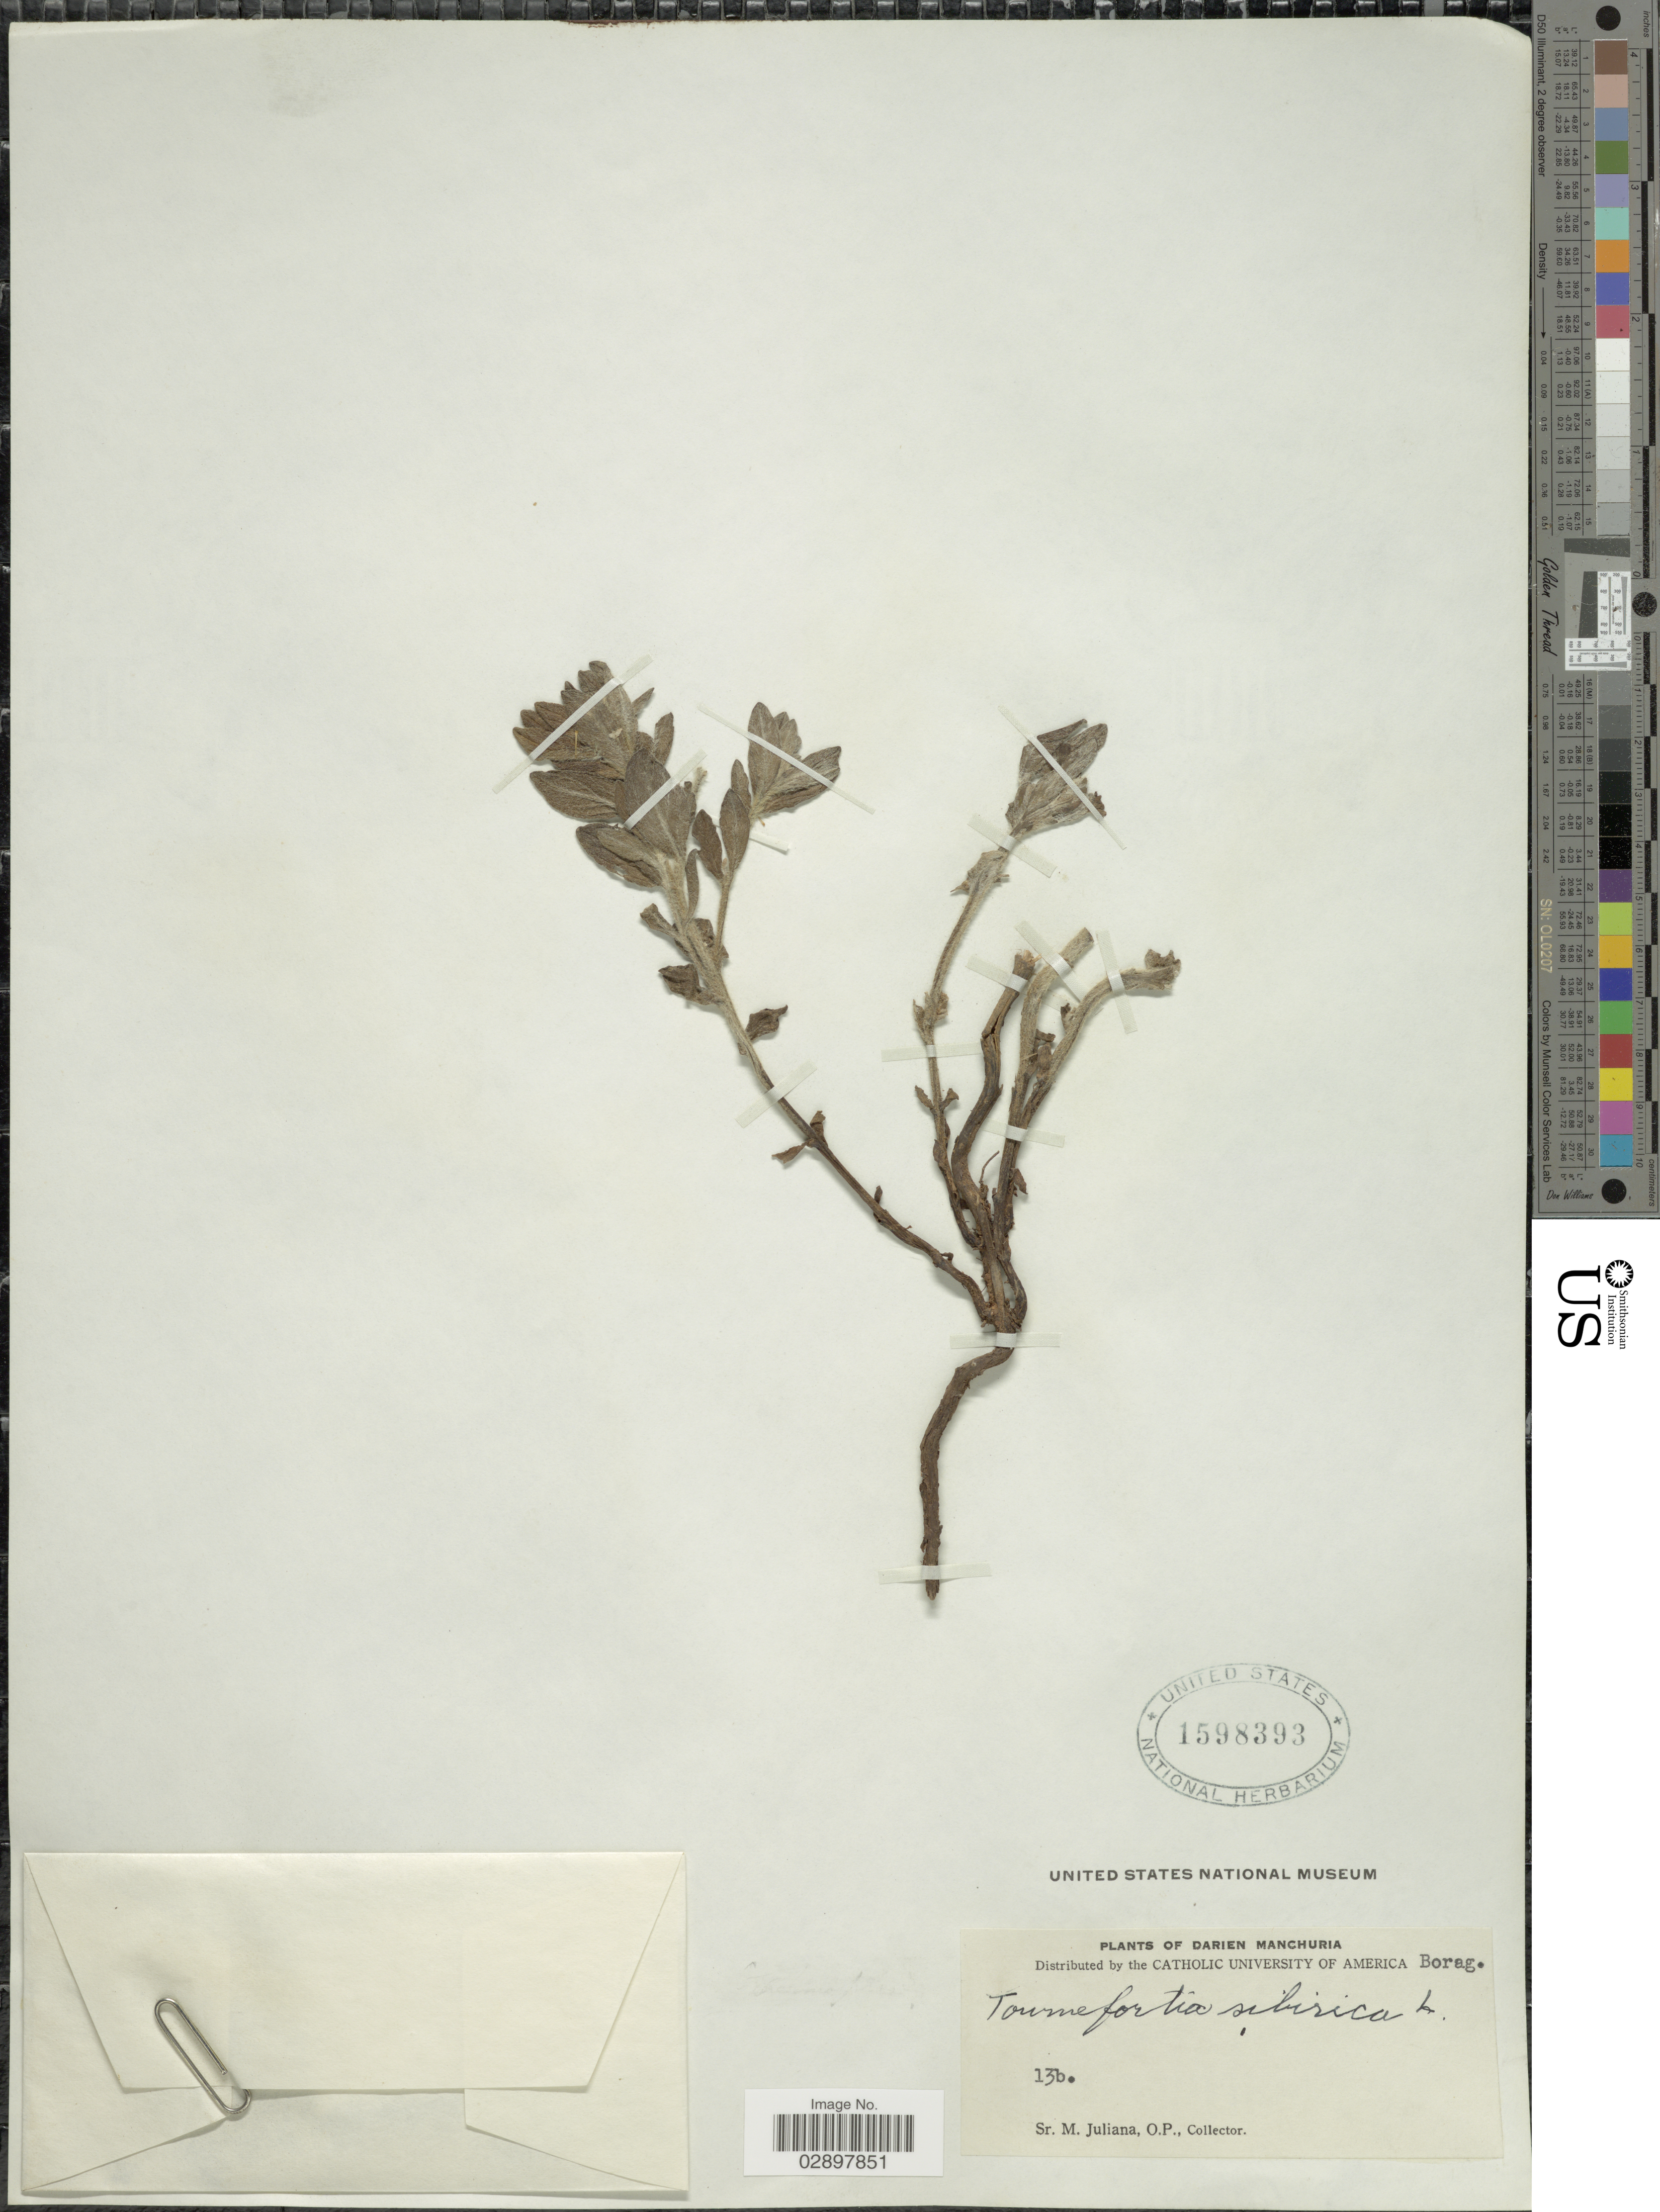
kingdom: Plantae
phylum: Tracheophyta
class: Magnoliopsida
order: Boraginales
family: Heliotropiaceae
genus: Tournefortia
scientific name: Tournefortia sibirica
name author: L.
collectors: O. M. Juliana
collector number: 13b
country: China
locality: Darien Machuria.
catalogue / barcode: US 1598393